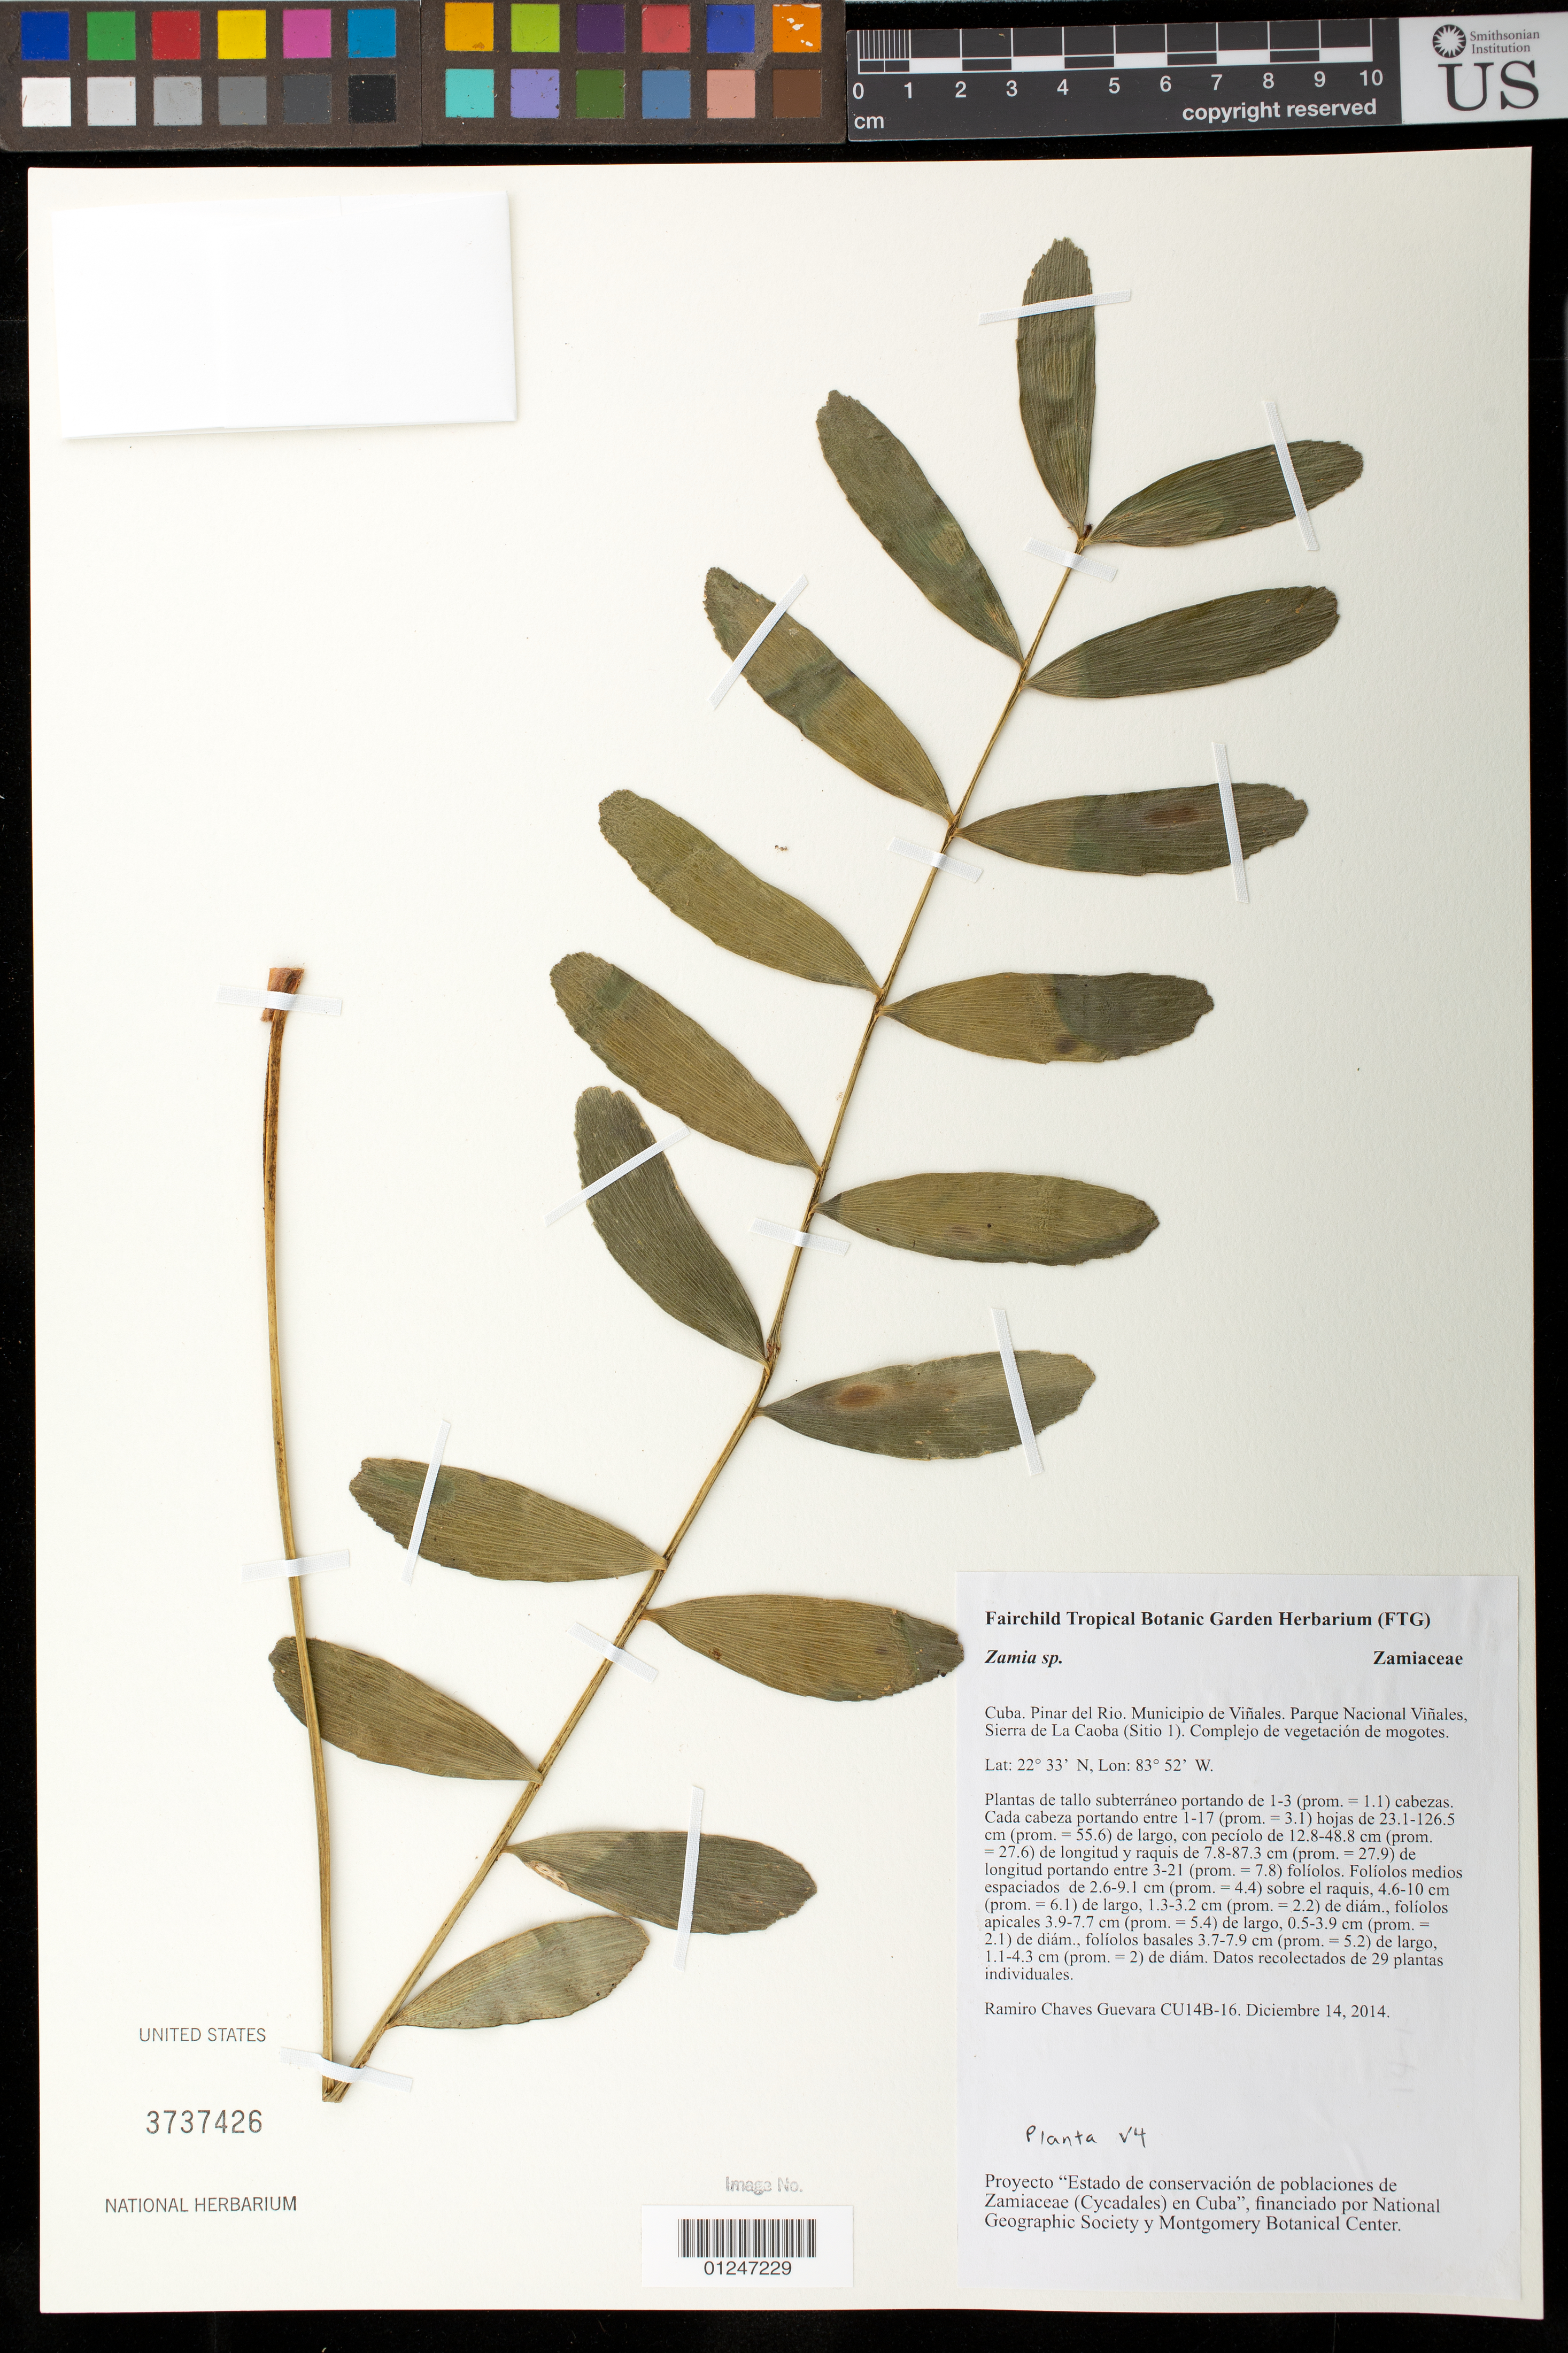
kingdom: Plantae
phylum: Tracheophyta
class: Cycadopsida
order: Cycadales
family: Zamiaceae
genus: Zamia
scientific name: Zamia sp.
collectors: R. Guevara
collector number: CU14B-16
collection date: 2014-12-14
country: Cuba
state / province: Pinar del Río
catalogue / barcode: US 3737426